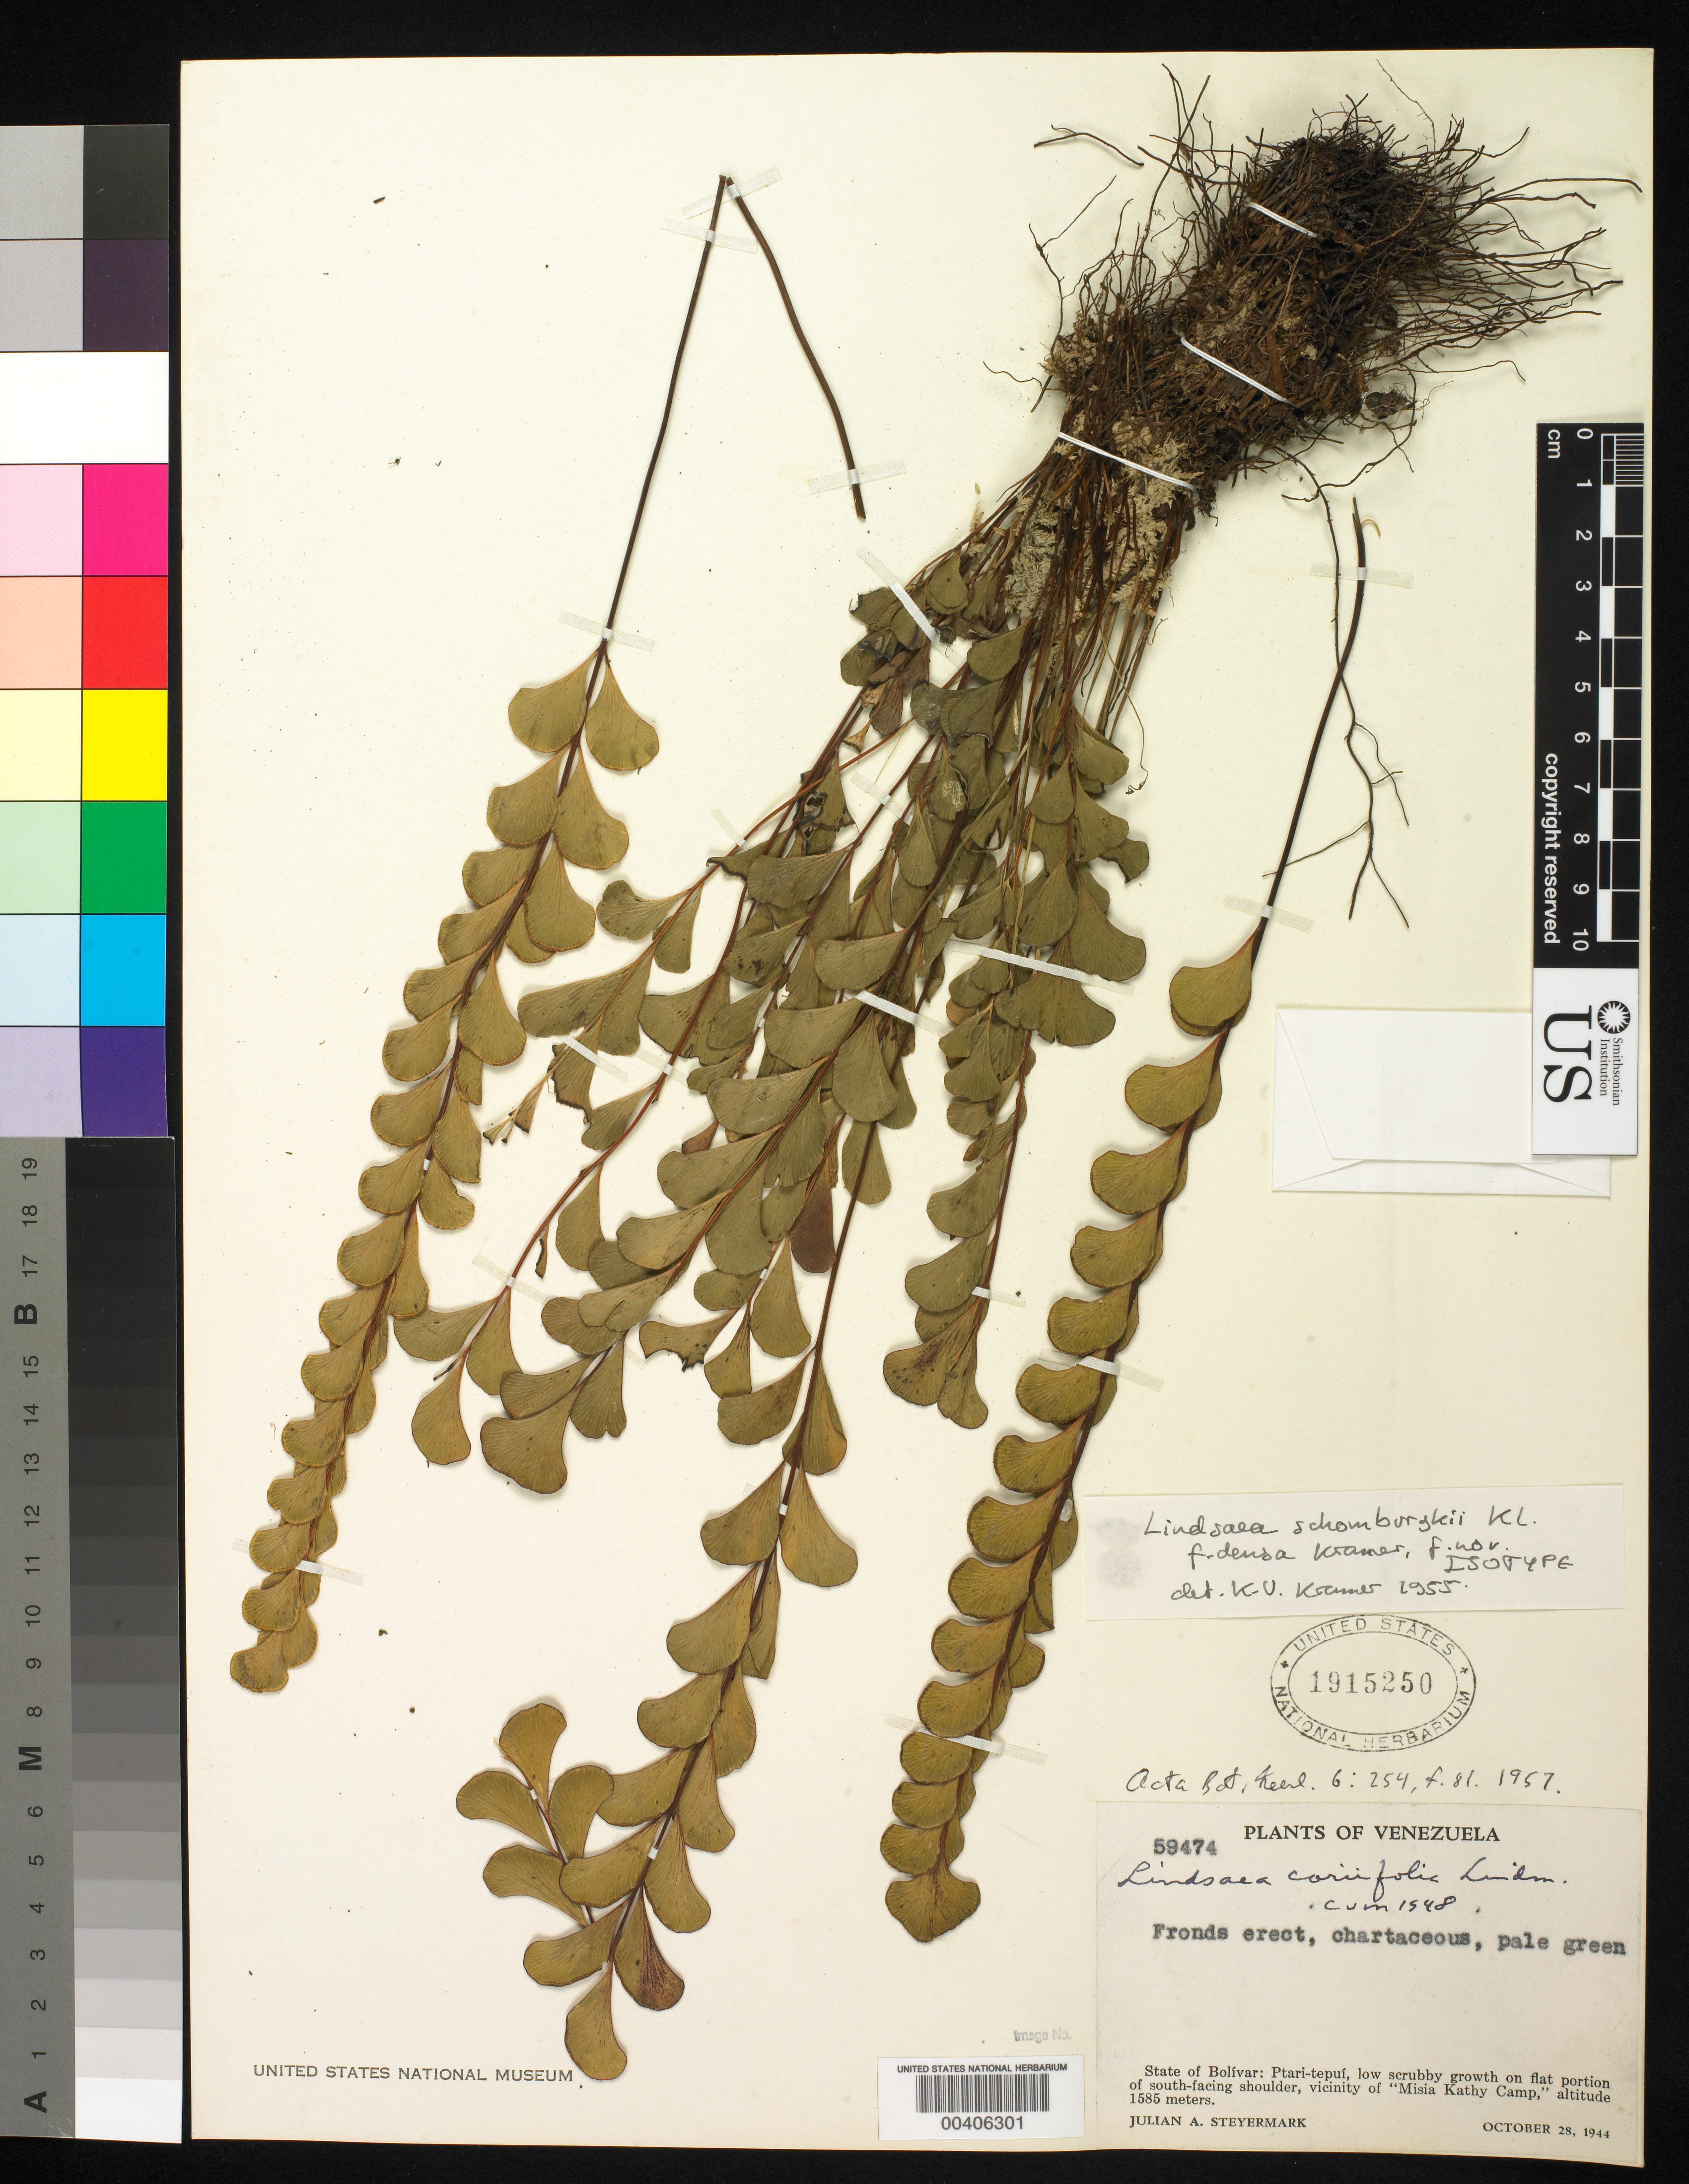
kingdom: Plantae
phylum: Tracheophyta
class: Polypodiopsida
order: Polypodiales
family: Lindsaeaceae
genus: Lindsaea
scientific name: Lindsaea schomburgkii f. densa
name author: K.U. Kramer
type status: Isotype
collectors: J. Steyermark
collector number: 59474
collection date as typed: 28 Oct 1944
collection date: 1944-10-28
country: Venezuela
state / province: Bolivar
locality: Ptari-tepui, SE-facing shoulder.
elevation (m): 1585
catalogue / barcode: US 1915250